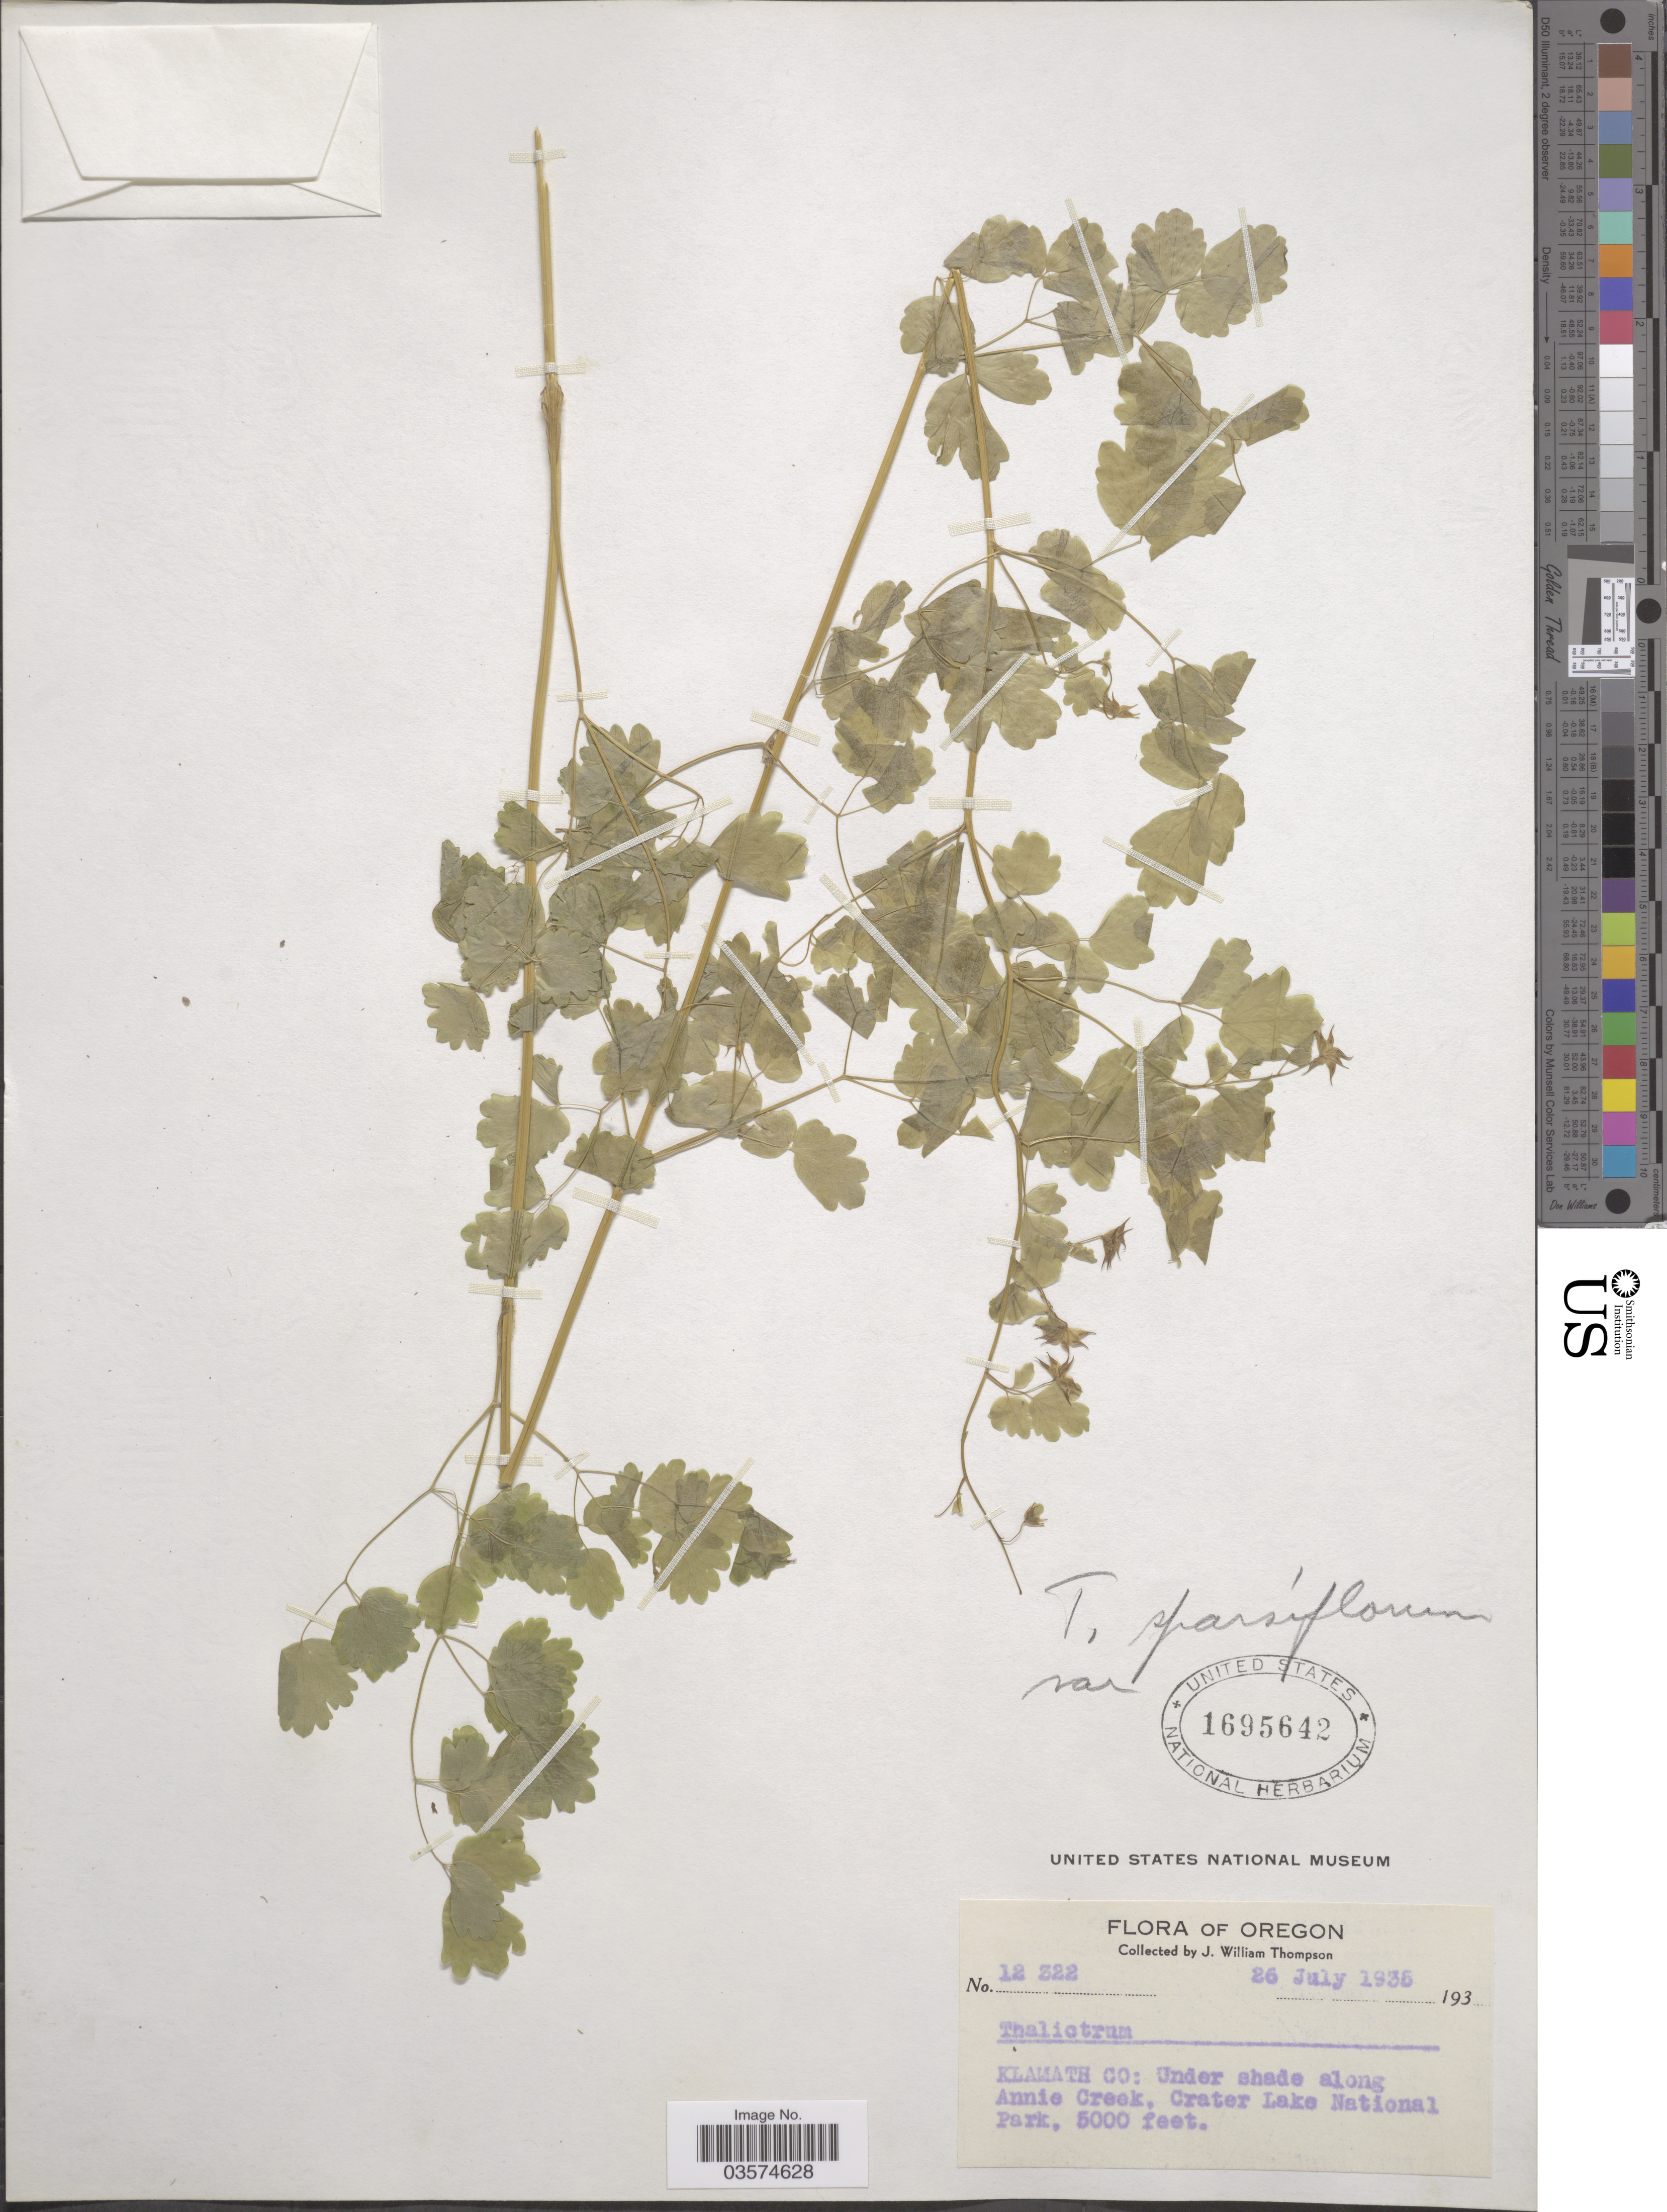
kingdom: Plantae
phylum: Tracheophyta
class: Magnoliopsida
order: Ranunculales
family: Ranunculaceae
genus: Thalictrum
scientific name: Thalictrum sparsiflorum var. nevadense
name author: B. Boivin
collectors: J. W. Thompson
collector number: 12322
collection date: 1935-07-26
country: United States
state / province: Oregon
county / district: Klamath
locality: Klamath Co: Under shade along Annie Creek, Crater Lake National Park.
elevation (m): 1524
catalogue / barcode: US 1695642